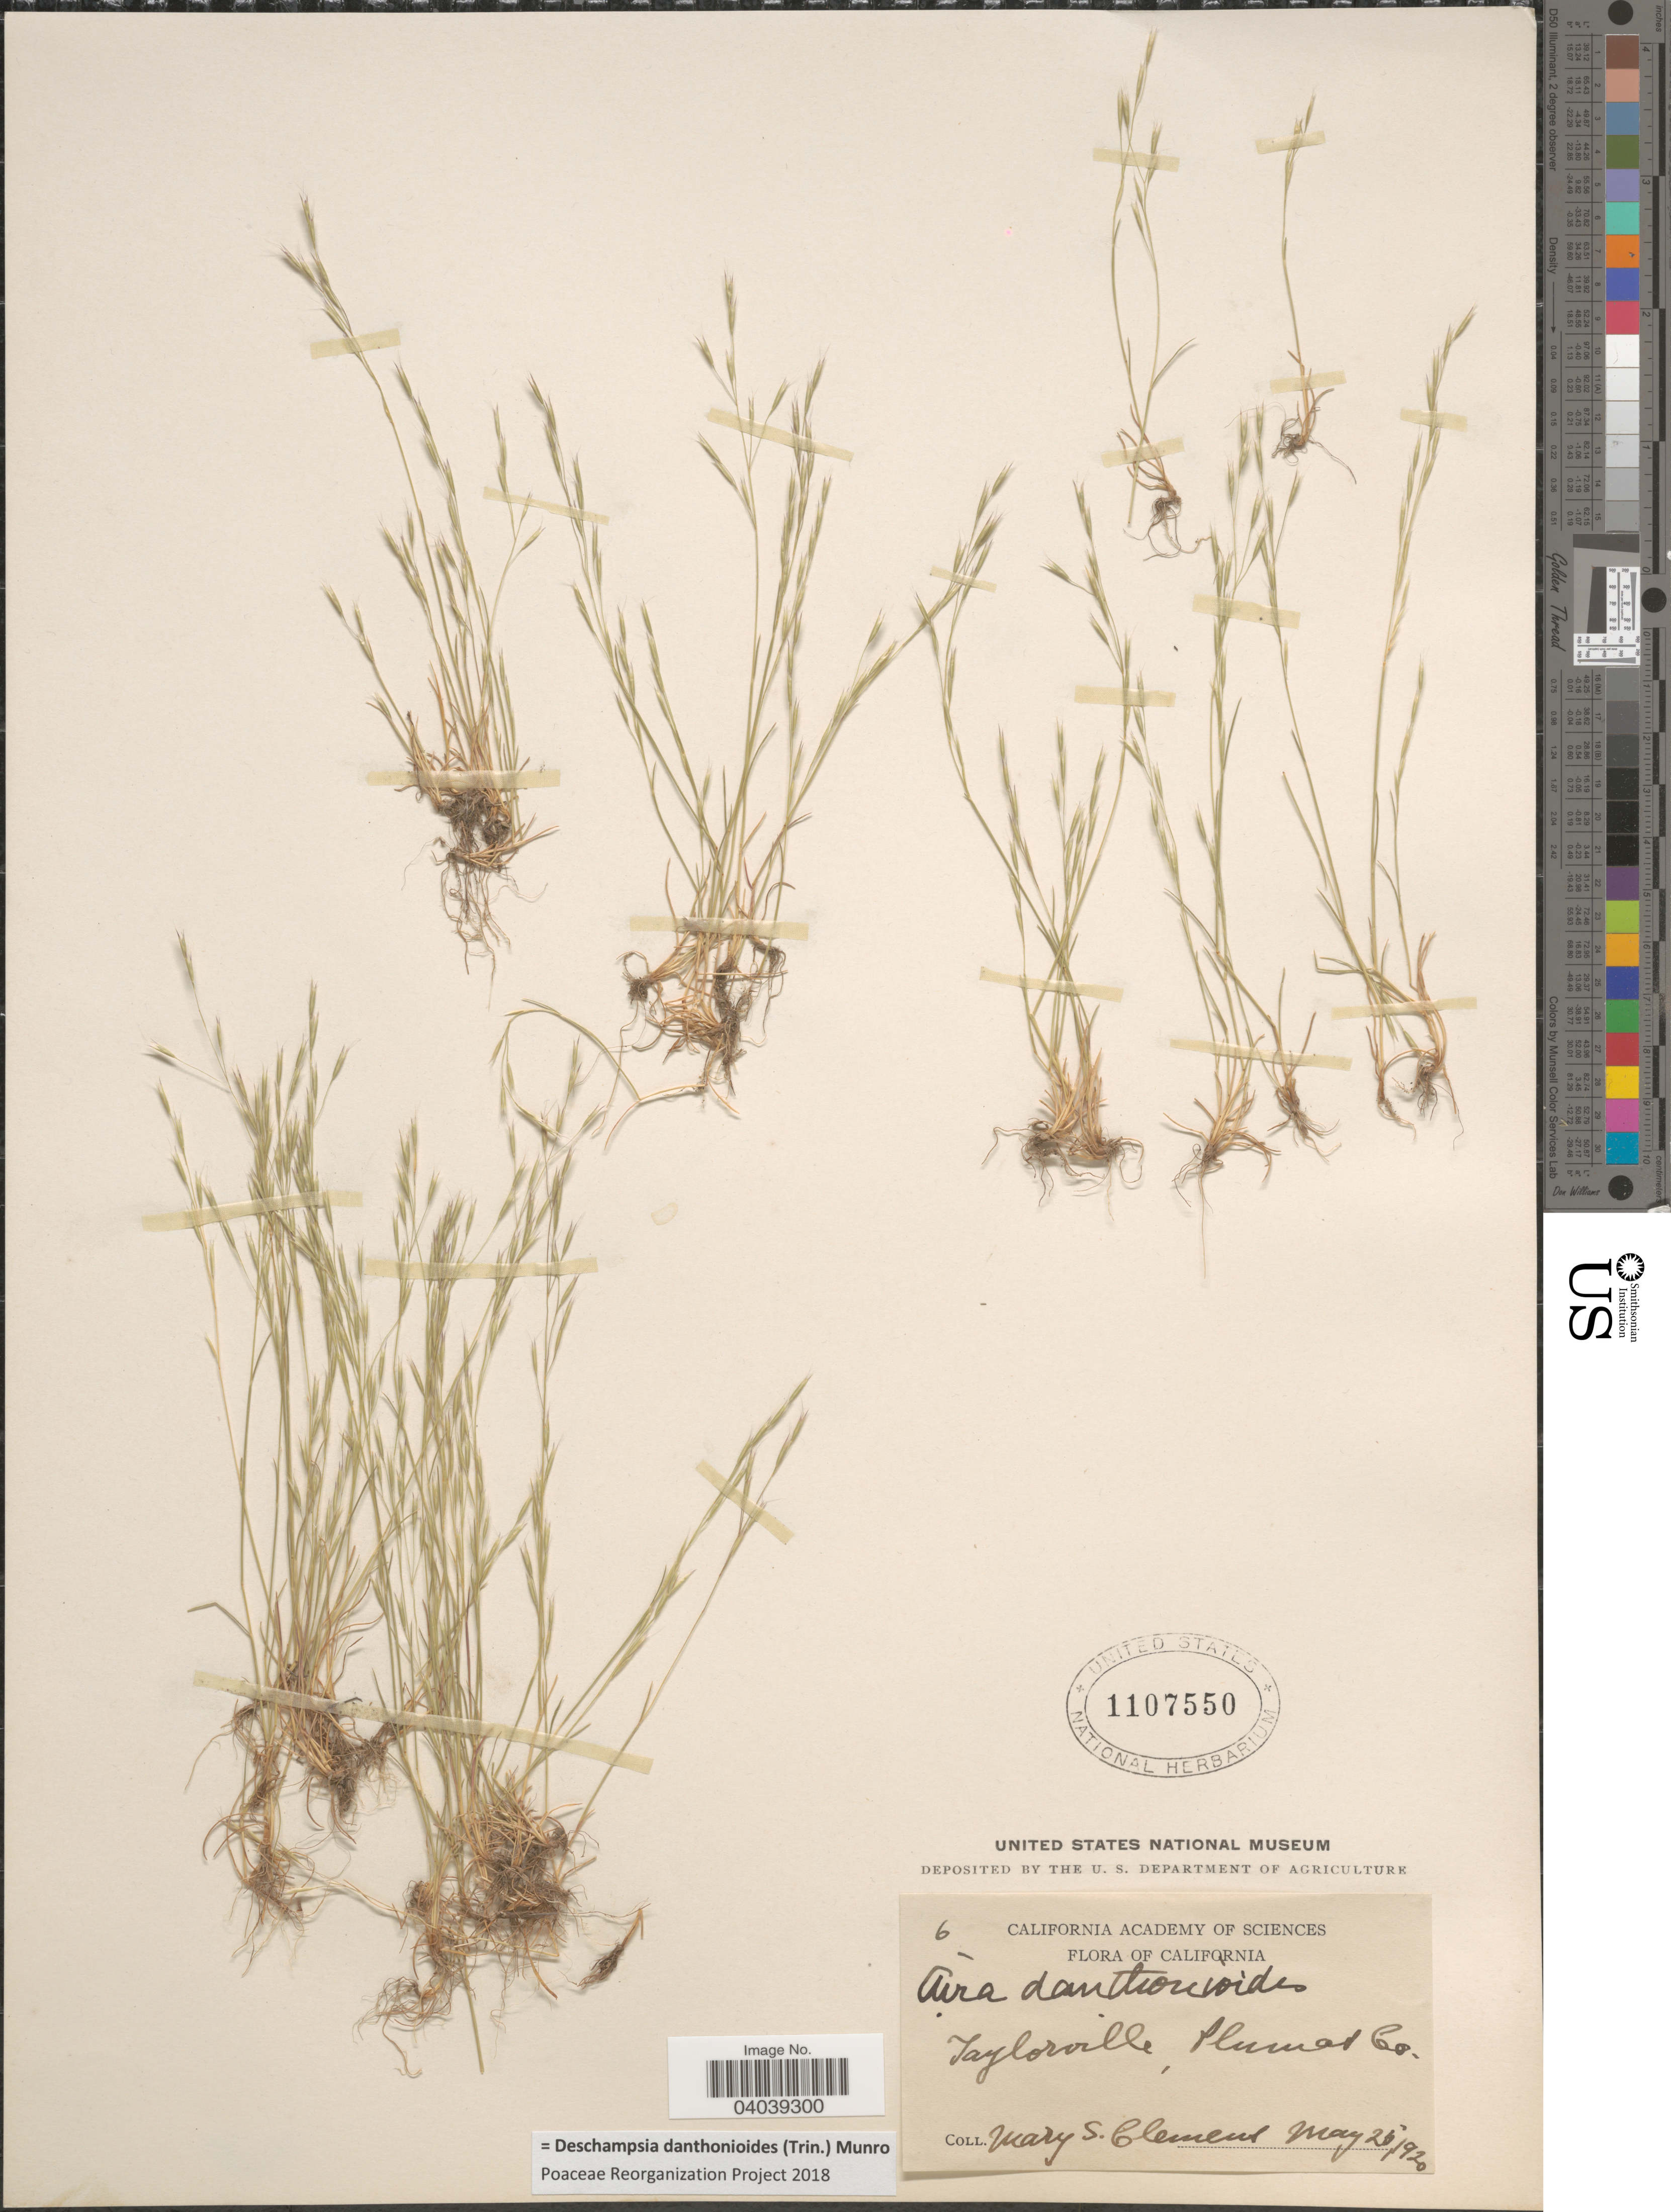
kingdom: Plantae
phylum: Tracheophyta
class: Liliopsida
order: Poales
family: Poaceae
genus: Deschampsia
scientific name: Deschampsia danthonioides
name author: (Trin.) Munro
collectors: M. S. Clemens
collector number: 6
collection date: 1920-05-26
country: United States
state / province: California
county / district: Plumas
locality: Taylorville, Plumas Co.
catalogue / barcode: US 1107550